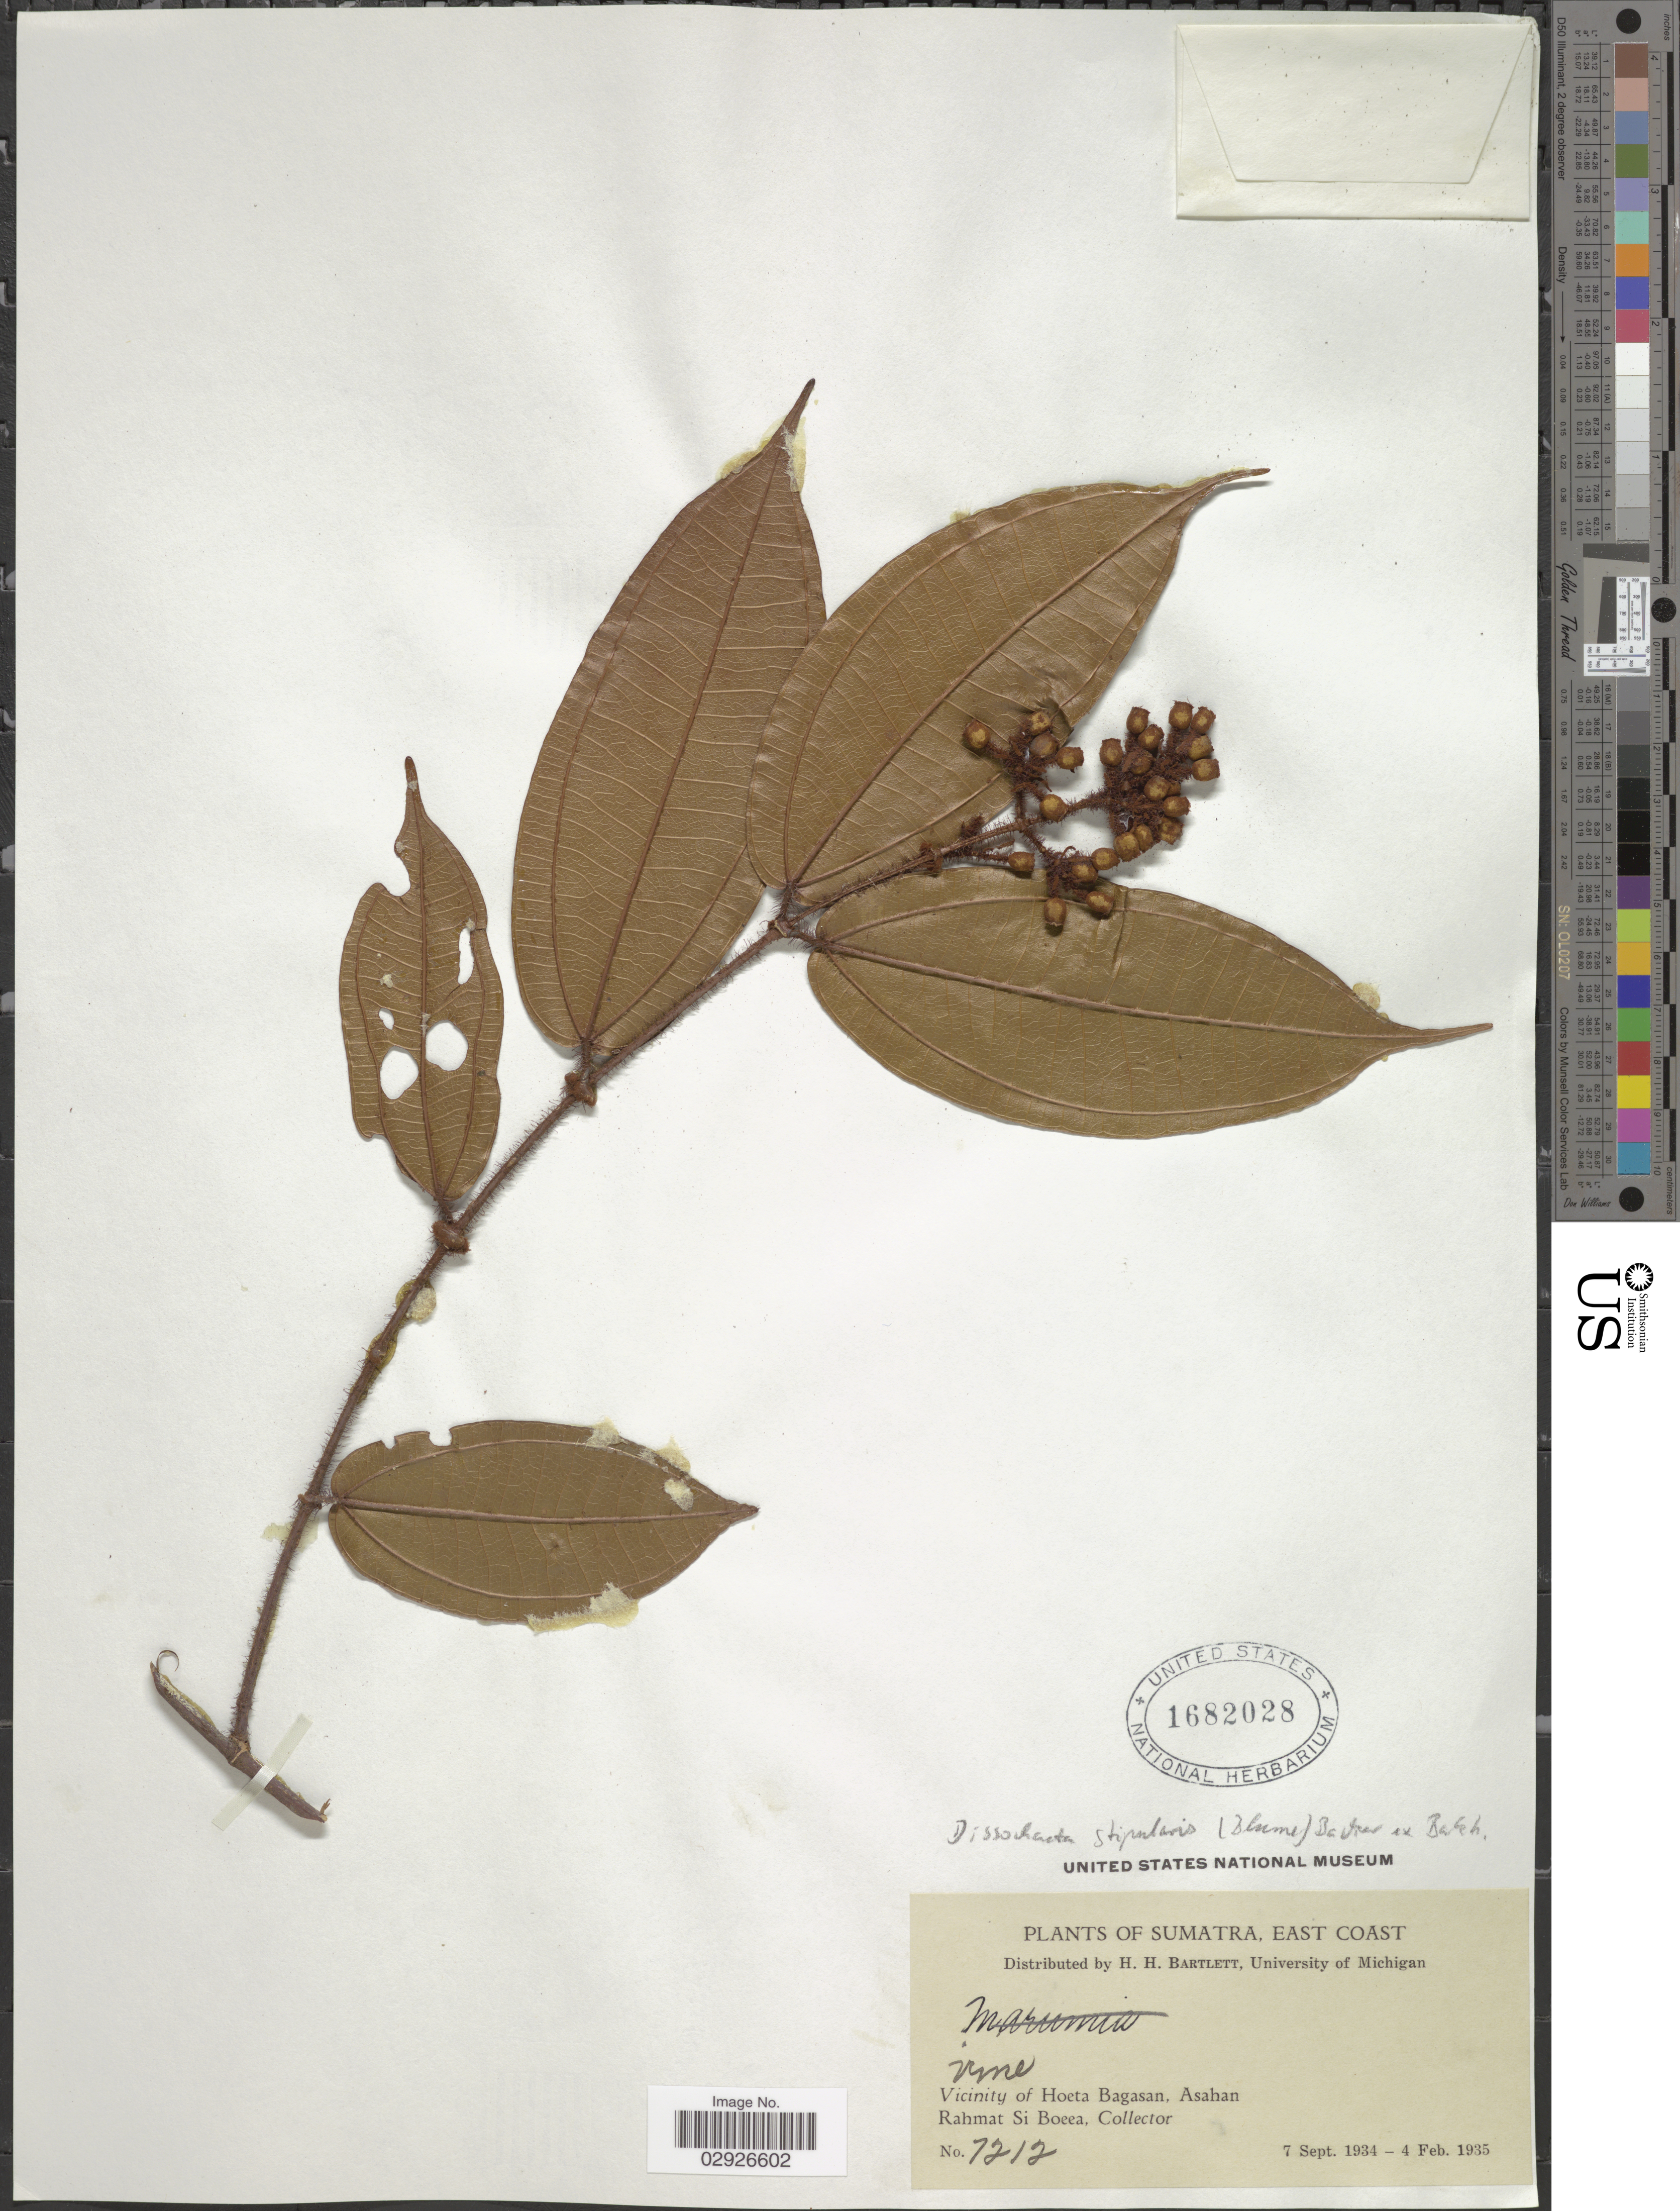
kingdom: Plantae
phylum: Tracheophyta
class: Magnoliopsida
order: Myrtales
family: Melastomataceae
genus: Diplectria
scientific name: Diplectria stipularis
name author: (Blume) Kuntze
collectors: Rahmat Si Boeea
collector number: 7212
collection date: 1934-09-07/1935-02-04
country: Indonesia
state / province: Sumatra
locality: East Coast. Vicinity of Hoeta Bagasan, Asahan.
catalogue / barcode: US 1682028